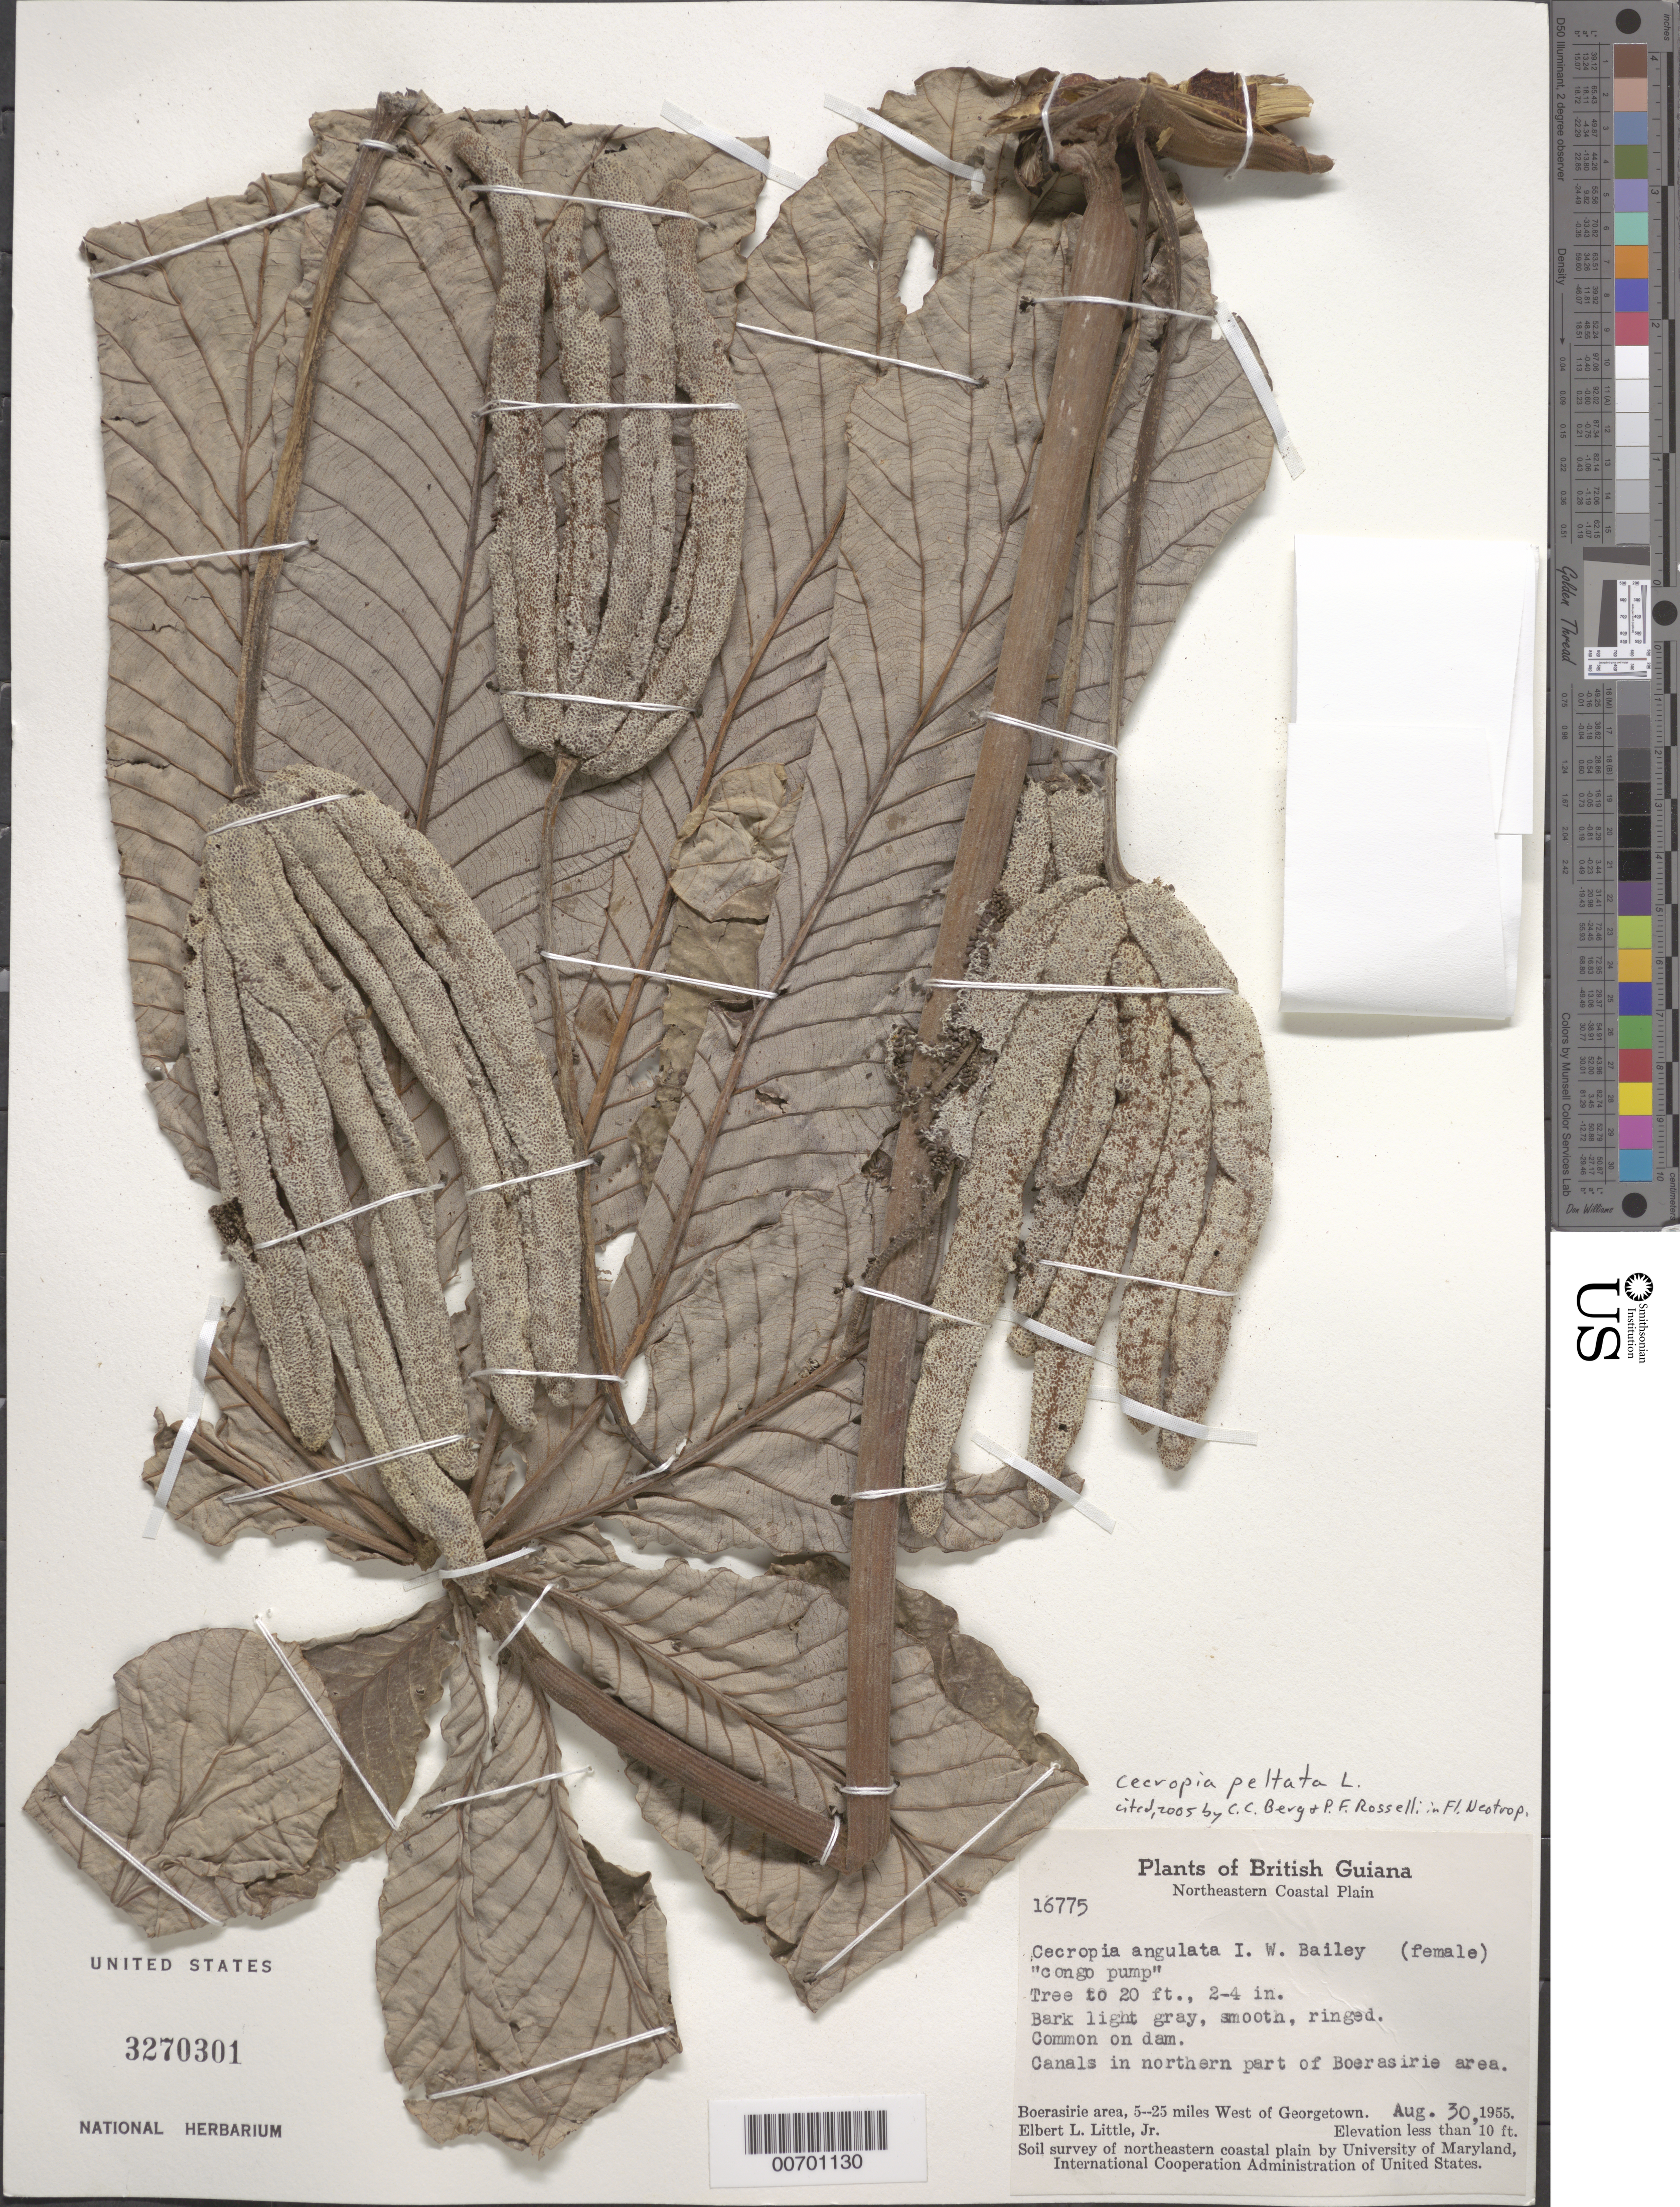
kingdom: Plantae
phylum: Tracheophyta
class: Magnoliopsida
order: Rosales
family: Urticaceae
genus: Cecropia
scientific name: Cecropia peltata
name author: L.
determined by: Berg, C. C.; Rosselli, P. F.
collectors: E. L. Little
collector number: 16775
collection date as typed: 30-Aug-55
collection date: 1955-08-30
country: Guyana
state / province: Essequibo Isl-W. Demerara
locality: Boerasirie area, N part, 5-25 mi. W of Georgetown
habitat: On dam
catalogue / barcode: US 3270301